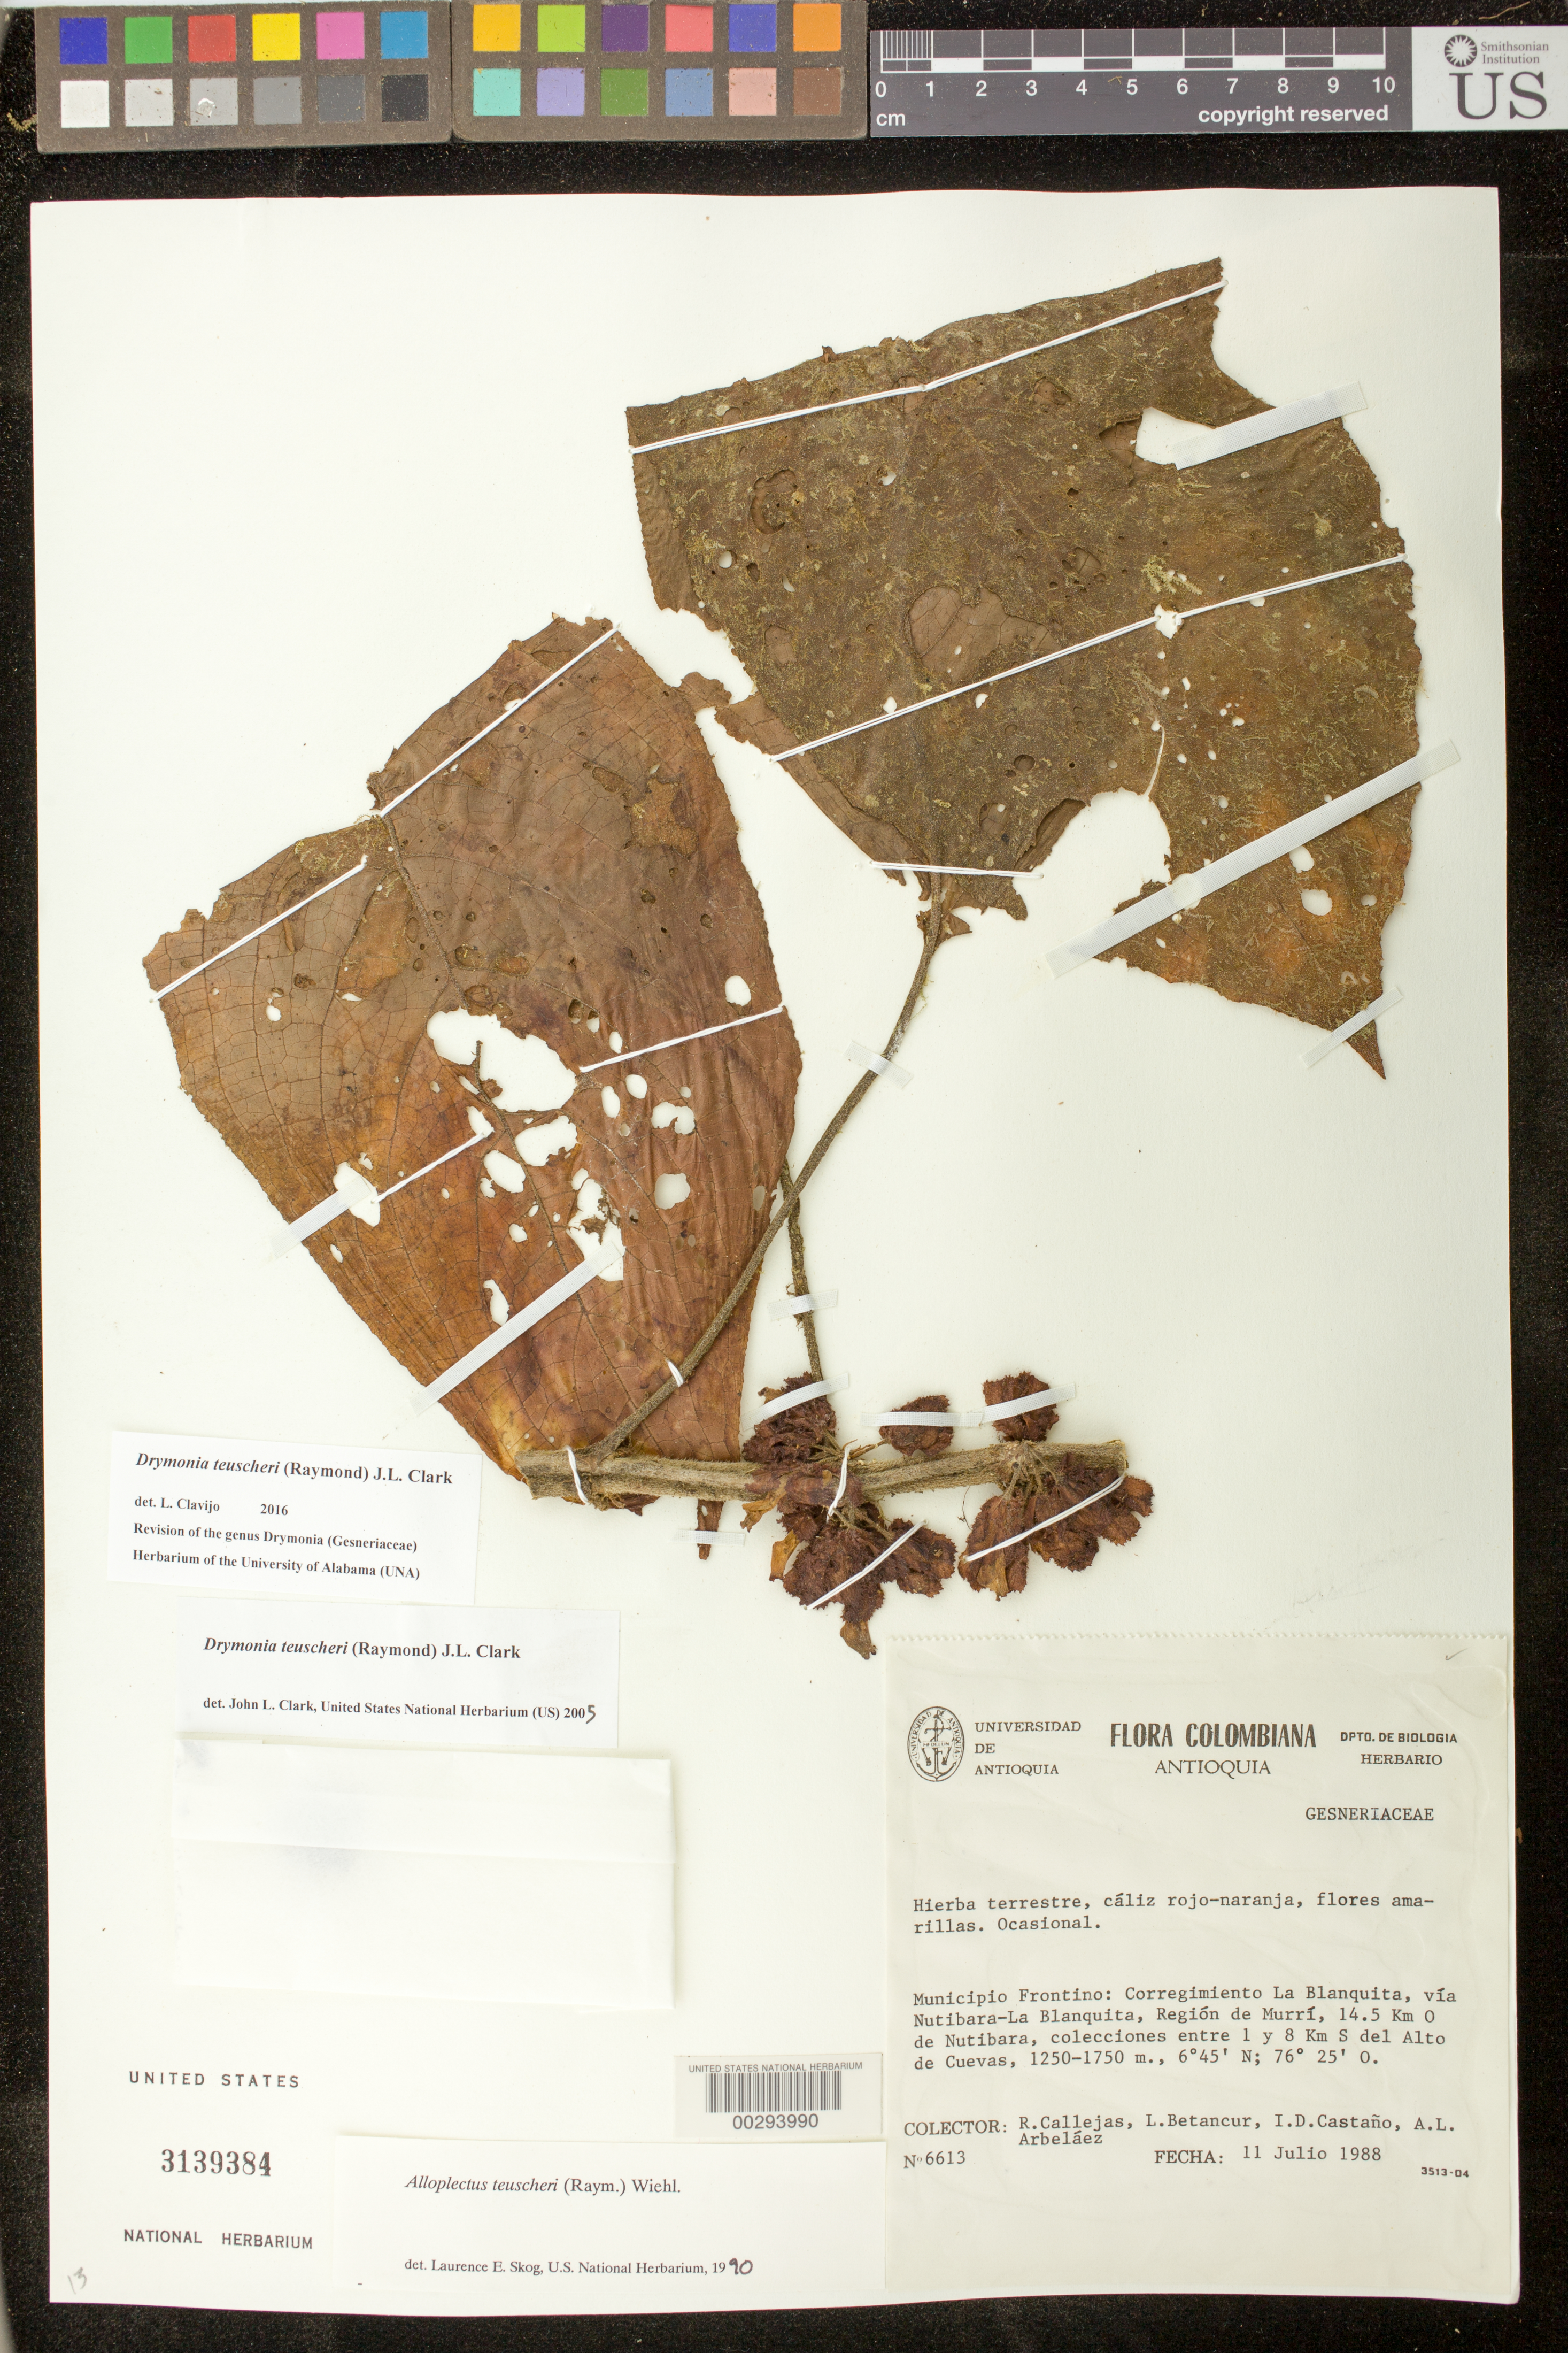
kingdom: Plantae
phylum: Tracheophyta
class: Magnoliopsida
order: Lamiales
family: Gesneriaceae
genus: Drymonia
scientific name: Drymonia teuscheri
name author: (Raymond) J.L. Clark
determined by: Clark, J. L., (SEL), The Marie Selby Botanical Garden (UNITED STATES)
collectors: R. Callejas, L. Betancur, I. Castaño & A. L. Arbelaez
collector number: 6613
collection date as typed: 11 Jul 1988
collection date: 1988-07-11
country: Colombia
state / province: Antioquia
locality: Mpio. of Frontino, corregimiento La Blanquita, via Nutibara - La Blanquita, region de Murri, 14.5 km o Denutibara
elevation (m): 1250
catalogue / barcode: US 3139384